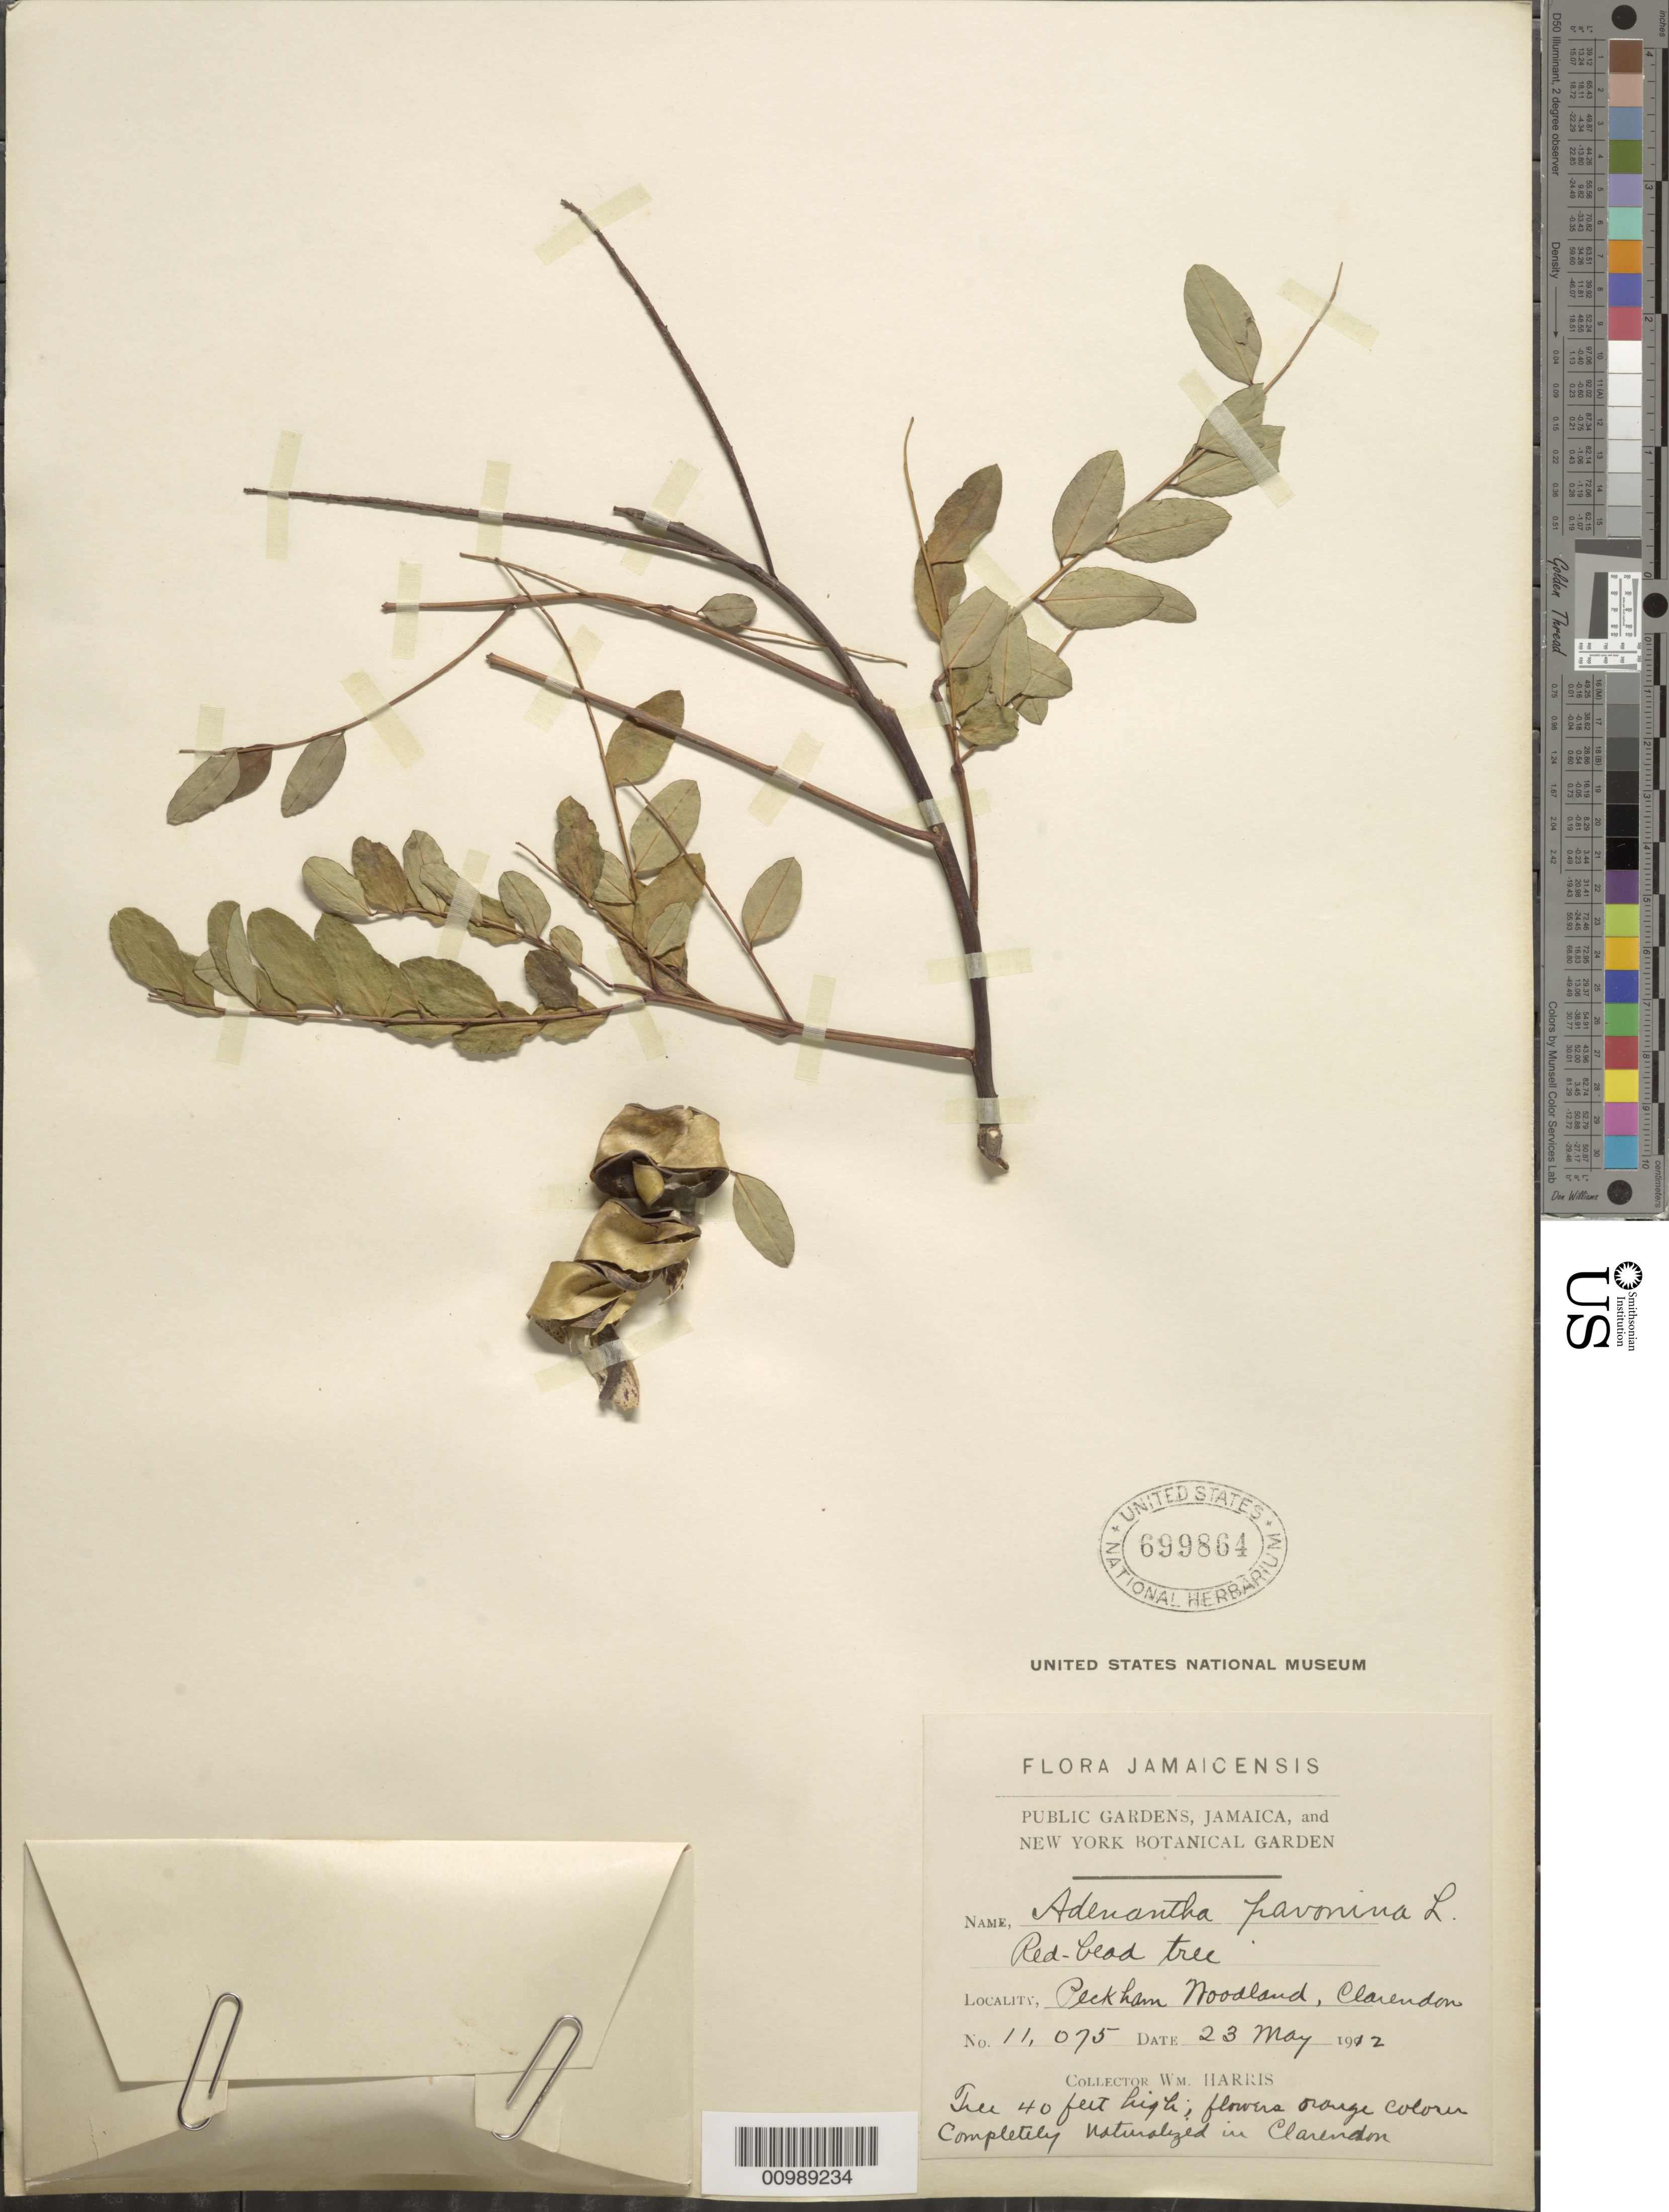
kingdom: Plantae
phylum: Tracheophyta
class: Magnoliopsida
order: Fabales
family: Fabaceae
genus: Adenanthera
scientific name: Adenanthera pavonina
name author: L.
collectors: W. H. Harris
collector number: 11075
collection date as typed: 23 May 1912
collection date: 1912-05-23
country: Jamaica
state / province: Clarendon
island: Jamaica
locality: Peckham Moodland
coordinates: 0 N, 0 E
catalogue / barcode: US 699864